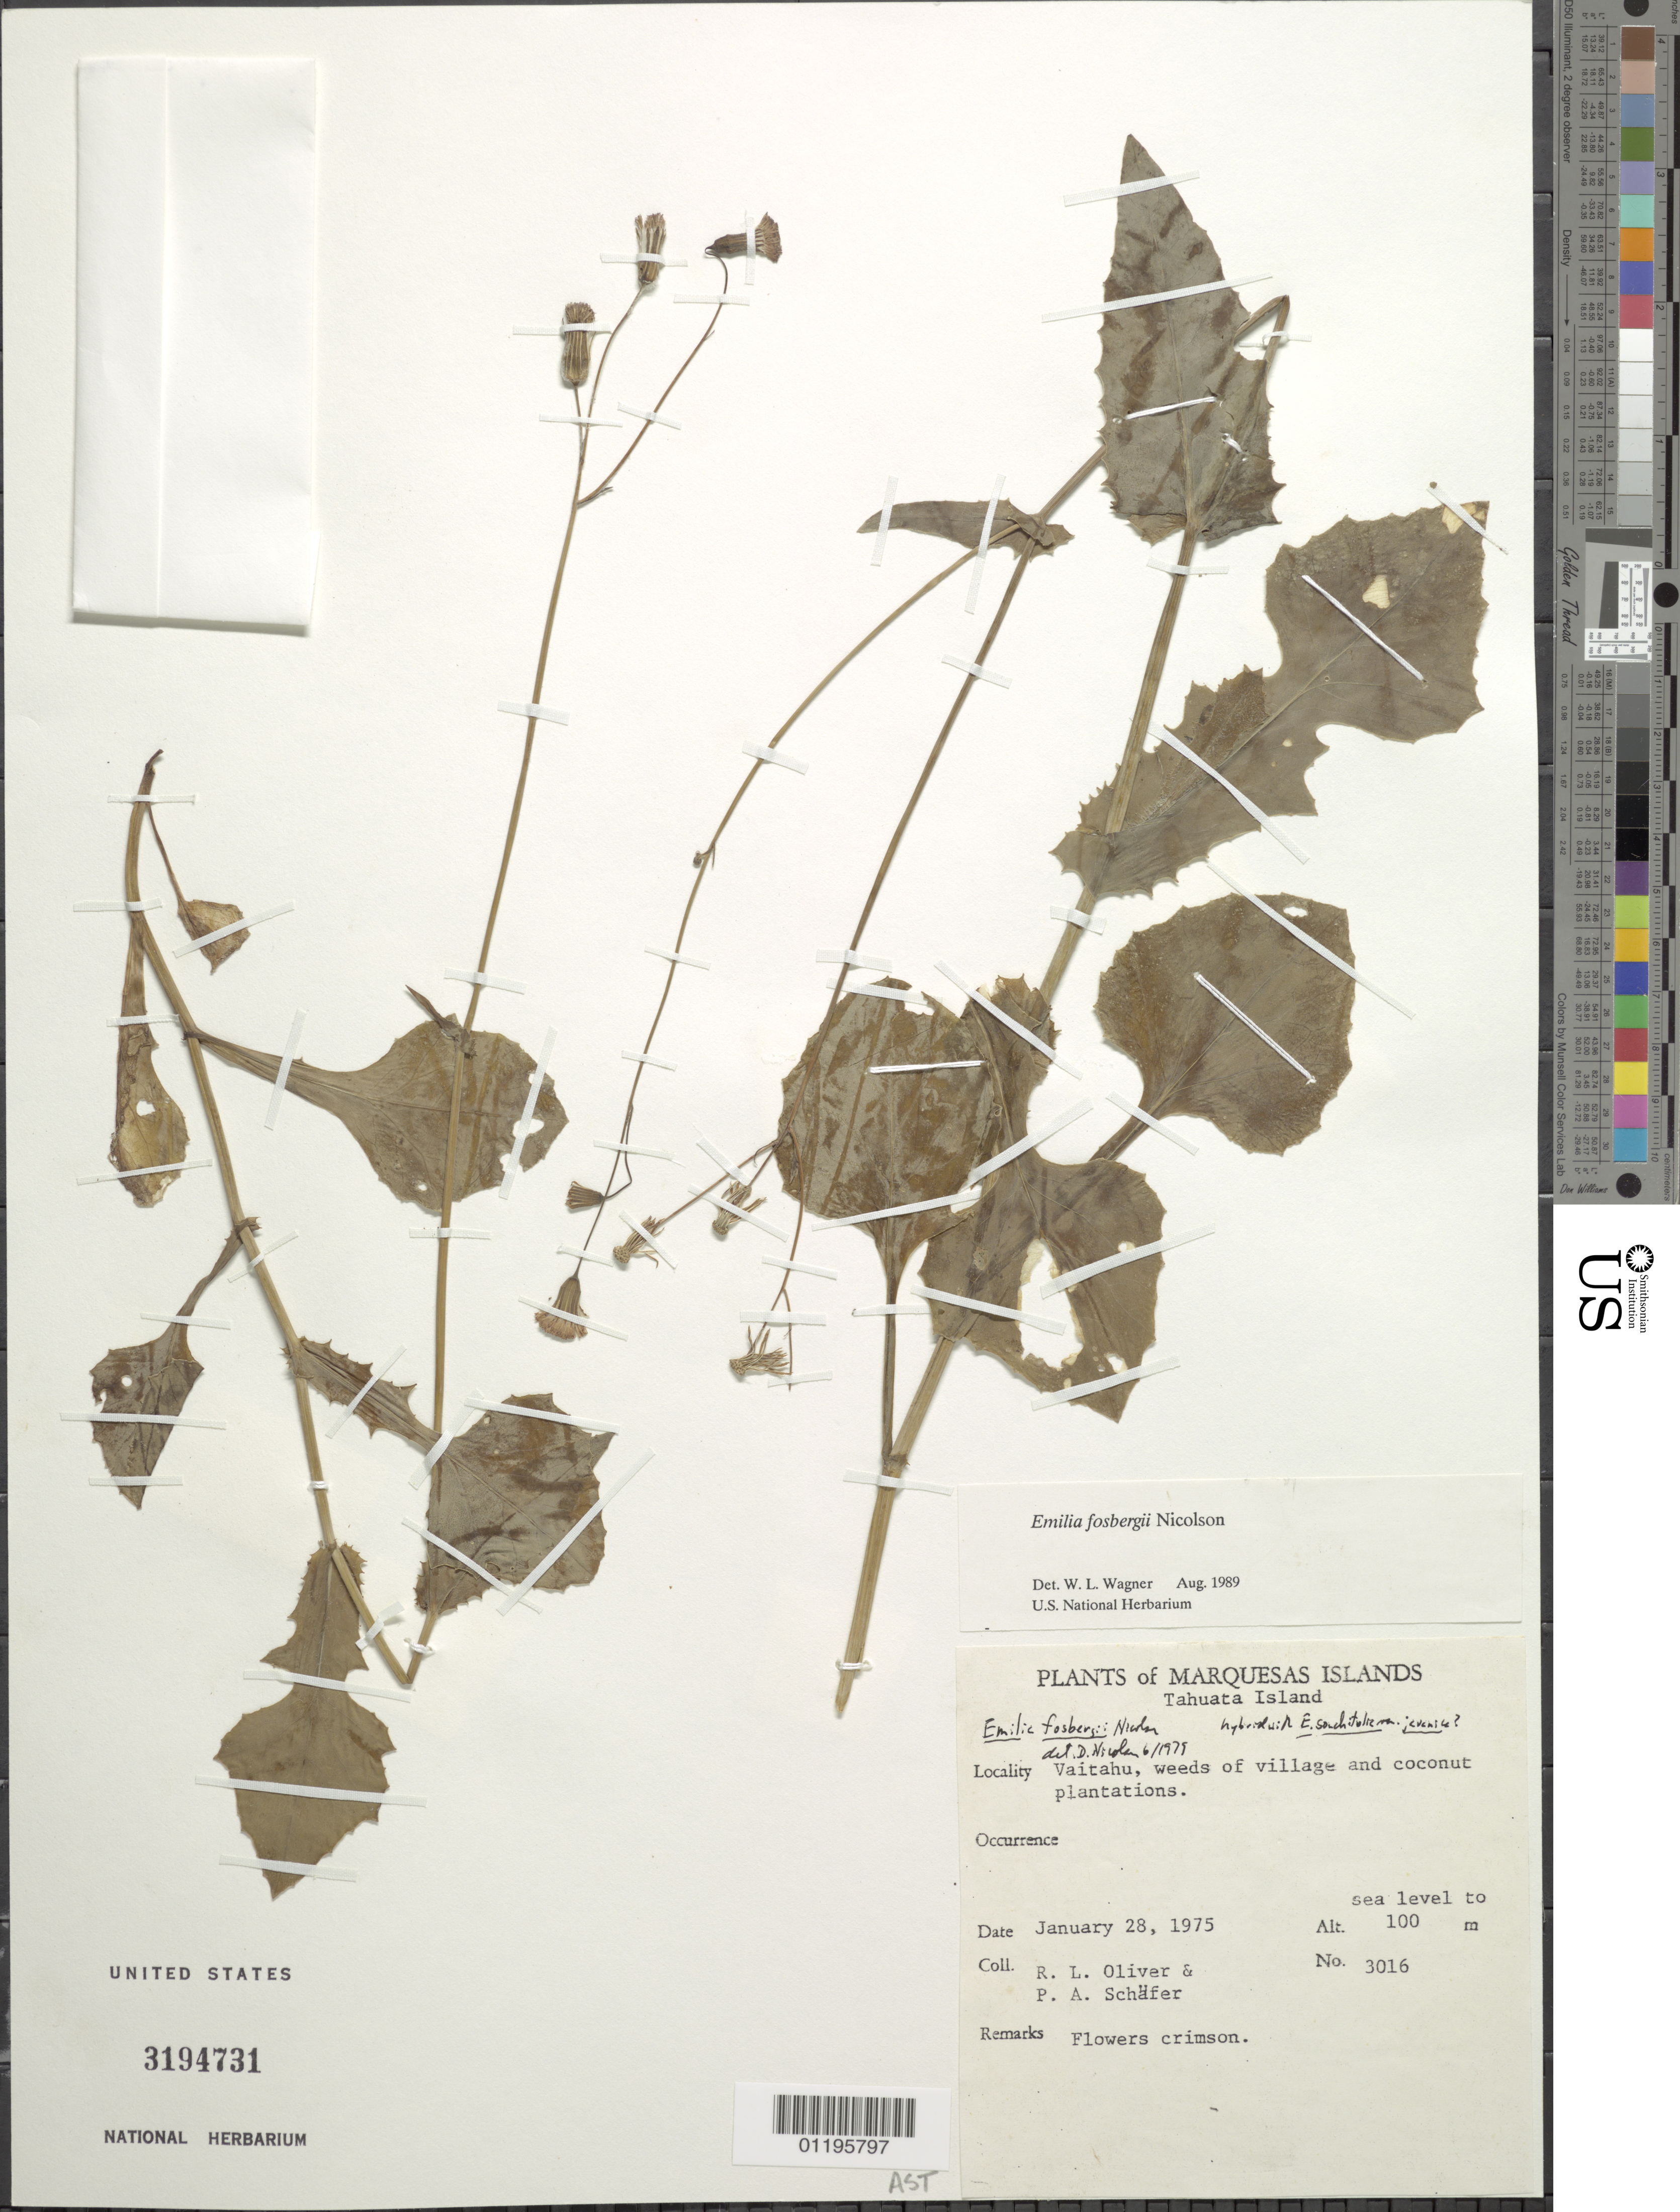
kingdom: Plantae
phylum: Tracheophyta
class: Magnoliopsida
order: Asterales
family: Asteraceae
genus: Emilia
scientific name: Emilia fosbergii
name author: Nicolson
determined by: Wagner, W. L., (BOT), Smithsonian Institution - National Museum of Natural History (UNITED STATES)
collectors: R. L. Oliver & P. A. Schäfer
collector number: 3016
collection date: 1975-01-28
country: French Polynesia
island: Tahuata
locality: Vaitahu village and coconut plantations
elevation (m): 0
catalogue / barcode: US 3194731